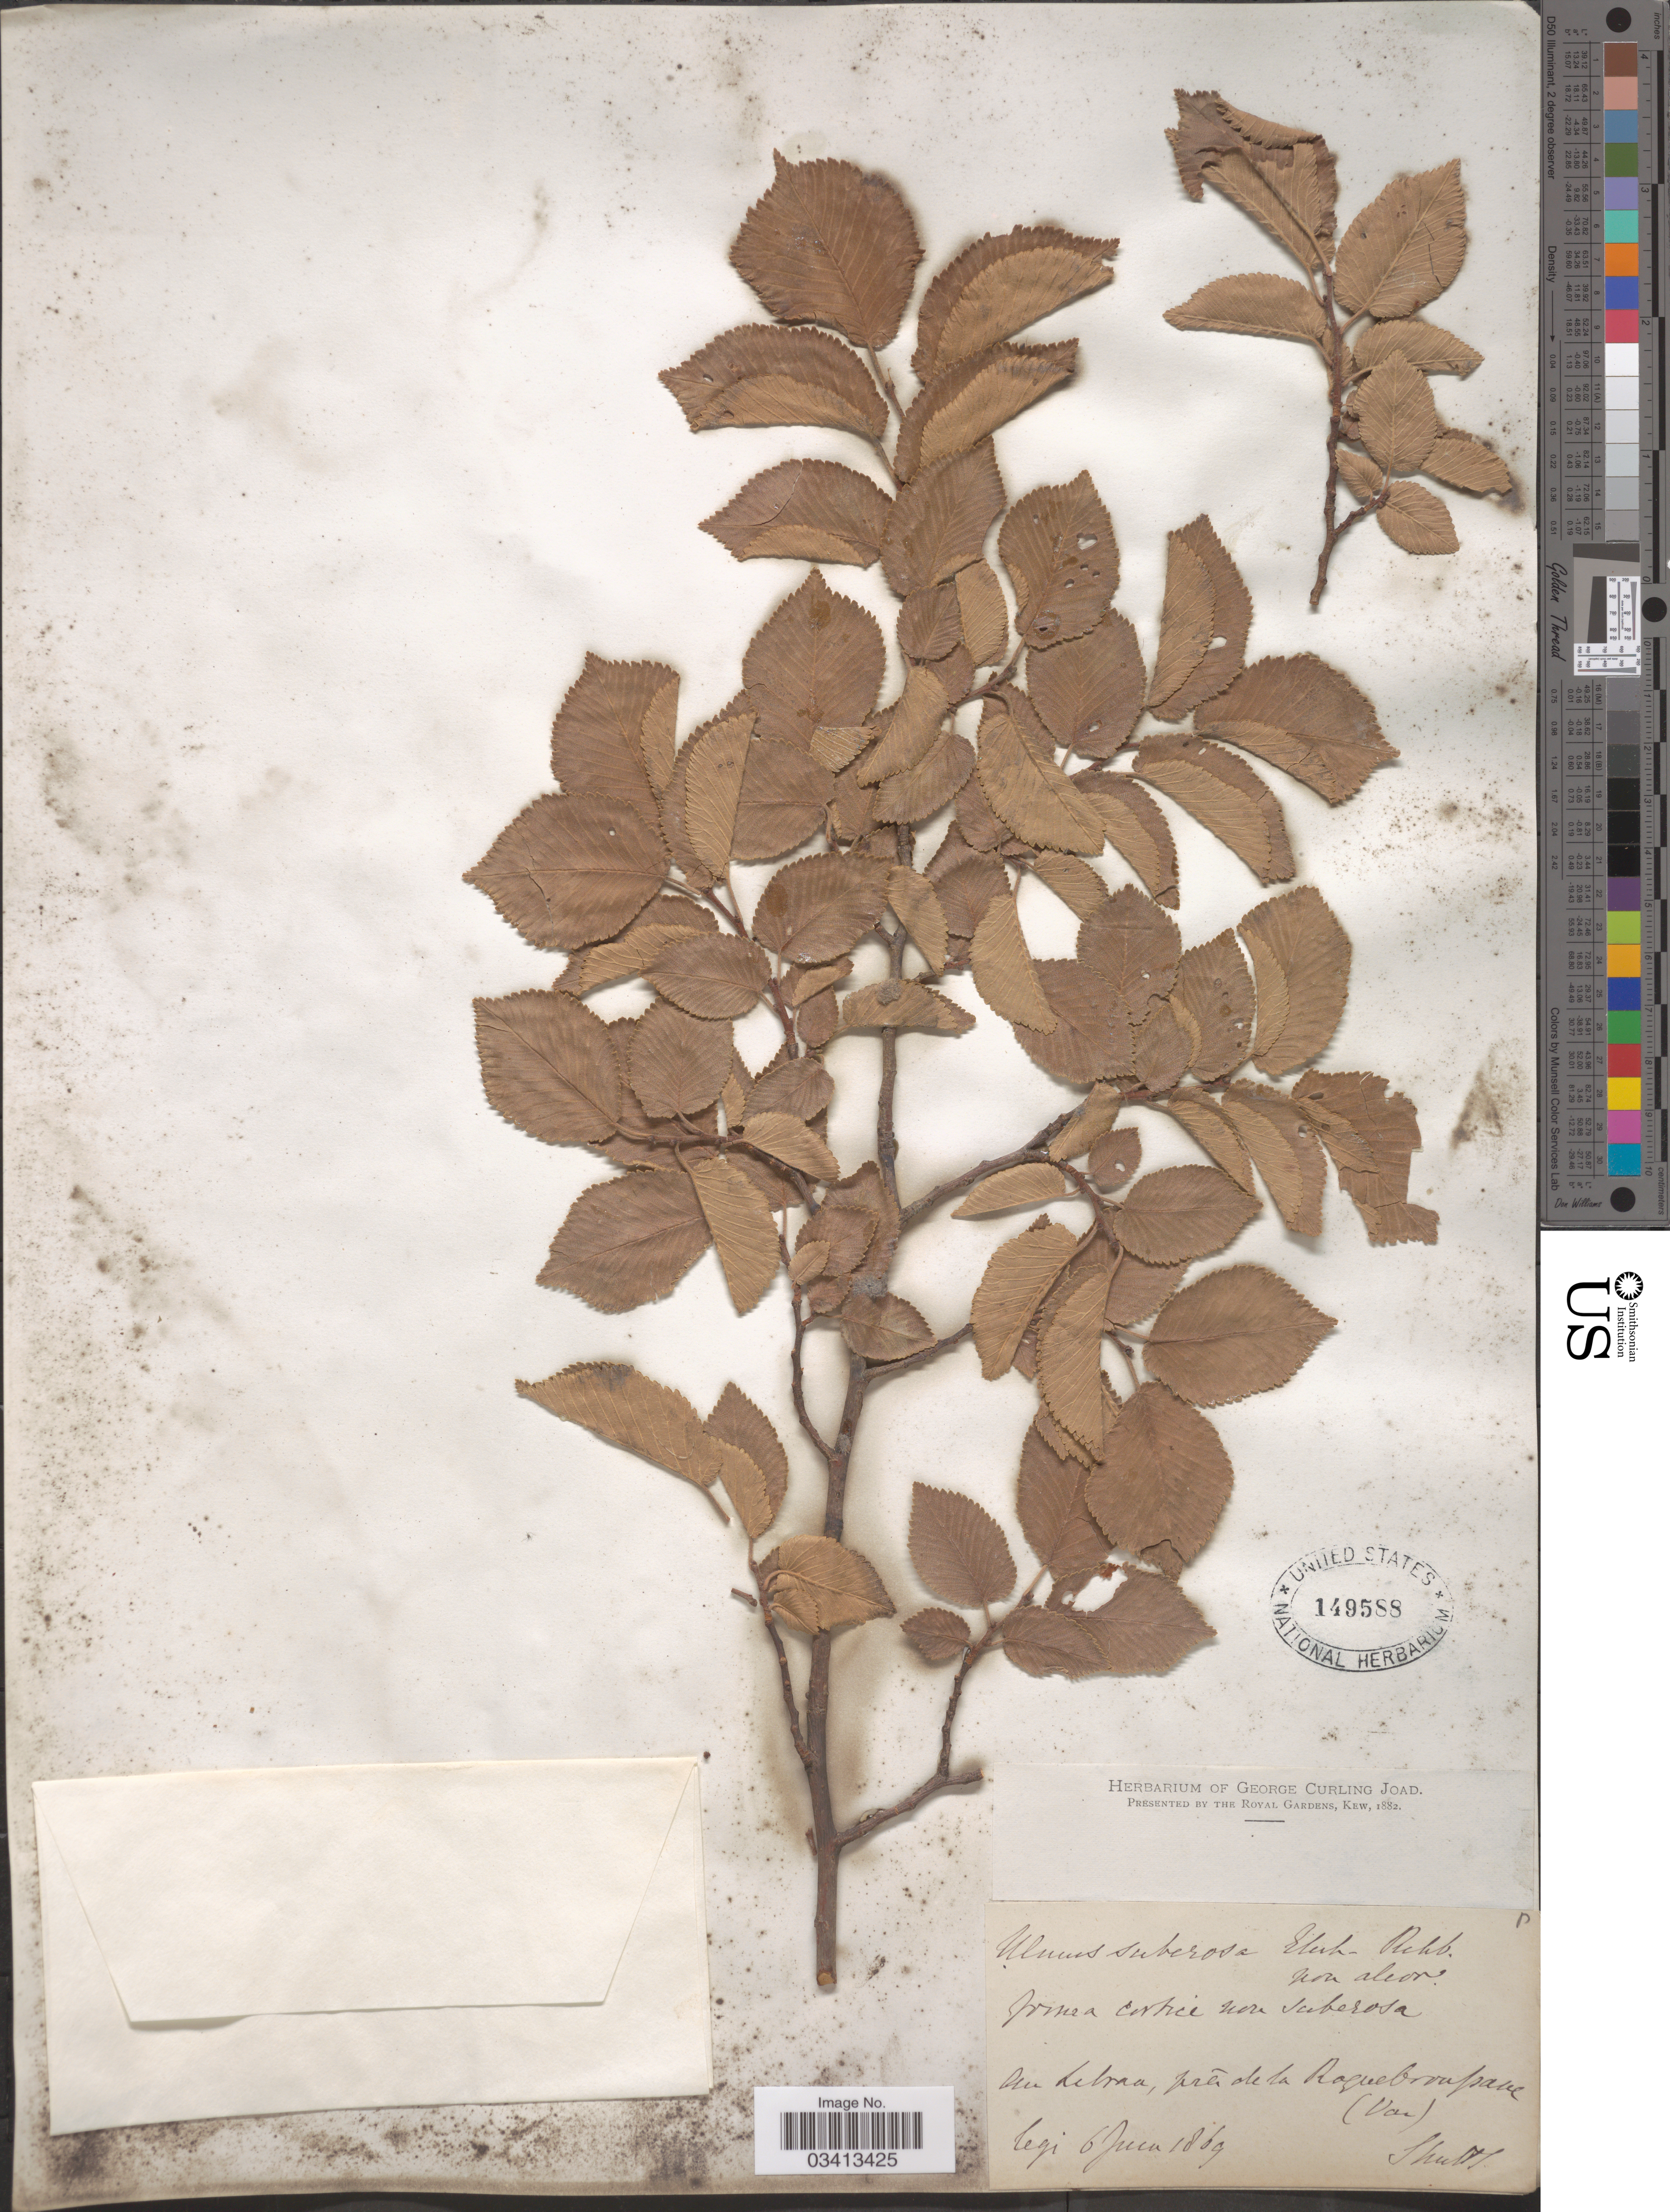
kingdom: Plantae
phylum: Tracheophyta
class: Magnoliopsida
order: Rosales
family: Ulmaceae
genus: Ulmus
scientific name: Ulmus suberosa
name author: Moench.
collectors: -. Shultz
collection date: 1869-06-06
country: France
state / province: Provence-Alpes-Côte d'Azur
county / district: Var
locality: Au La Crau, pres de la Roquebroussane (Var).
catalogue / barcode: US 149588